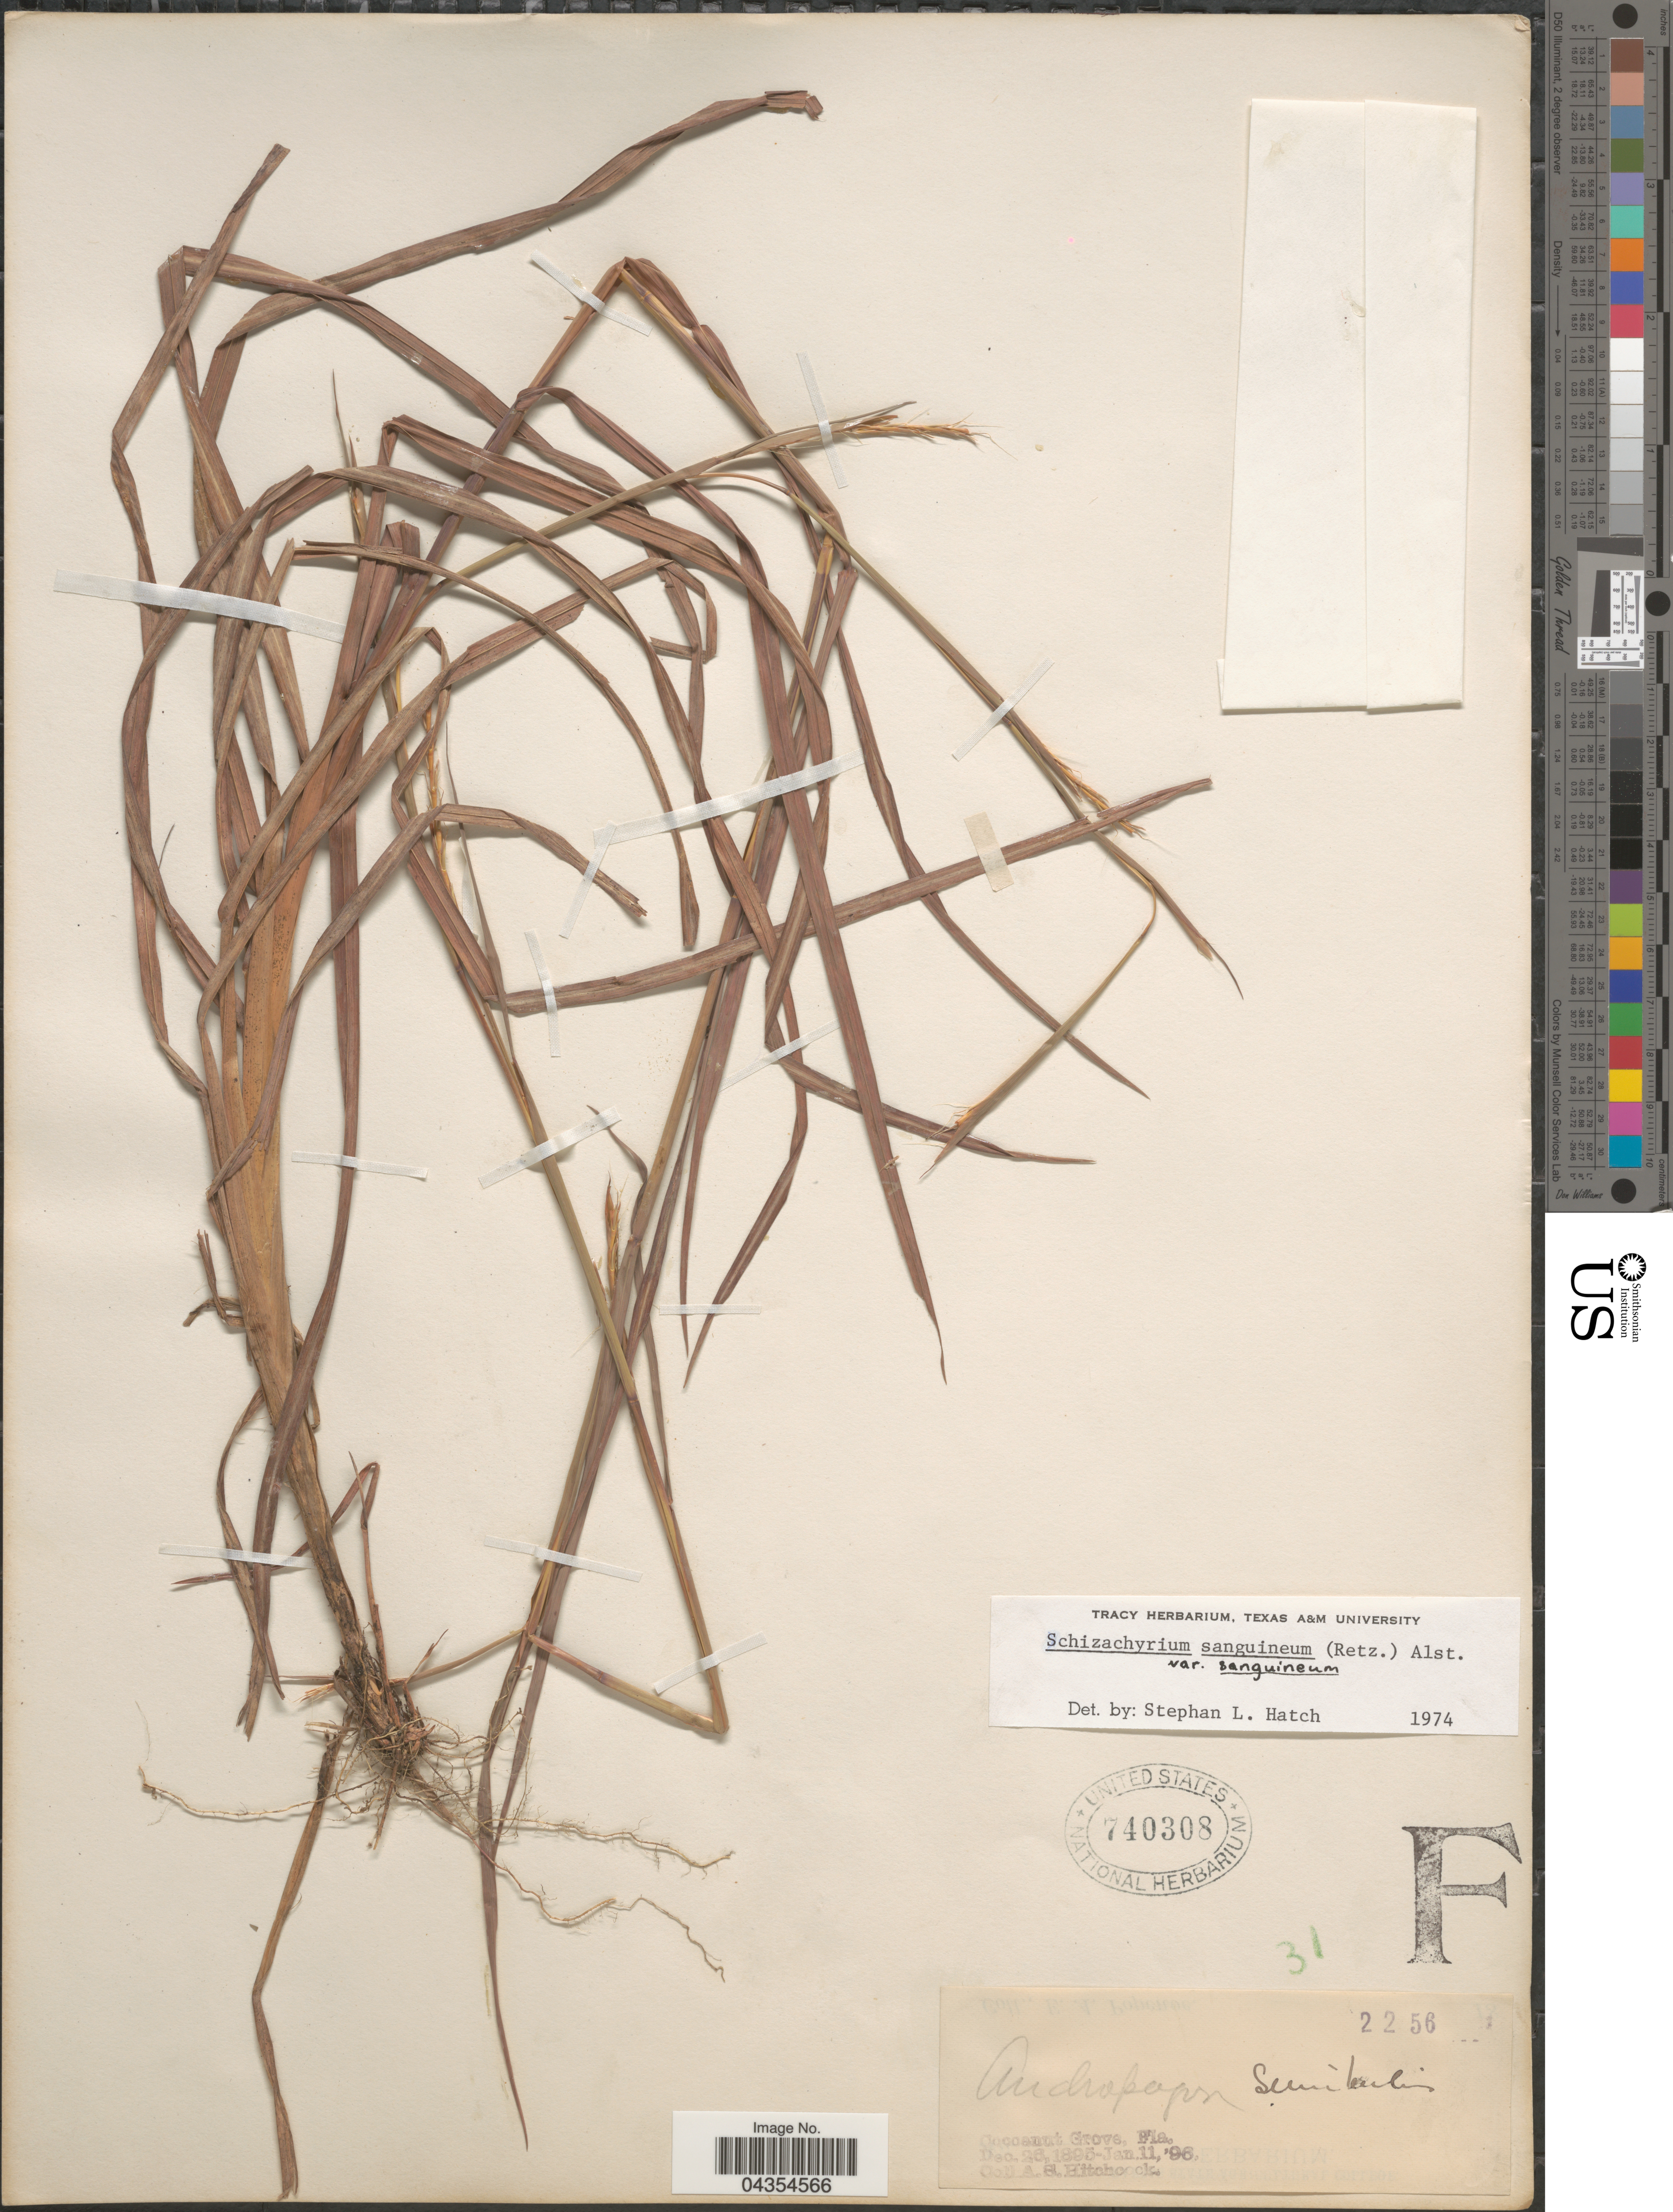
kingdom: Plantae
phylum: Tracheophyta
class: Liliopsida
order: Poales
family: Poaceae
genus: Schizachyrium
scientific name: Schizachyrium sanguineum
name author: (Retz.) Alston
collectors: A. S. Hitchcock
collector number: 2256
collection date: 1895-12-26/1896-01-11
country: United States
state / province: Florida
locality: Cocoanut Grove.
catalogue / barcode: US 740308